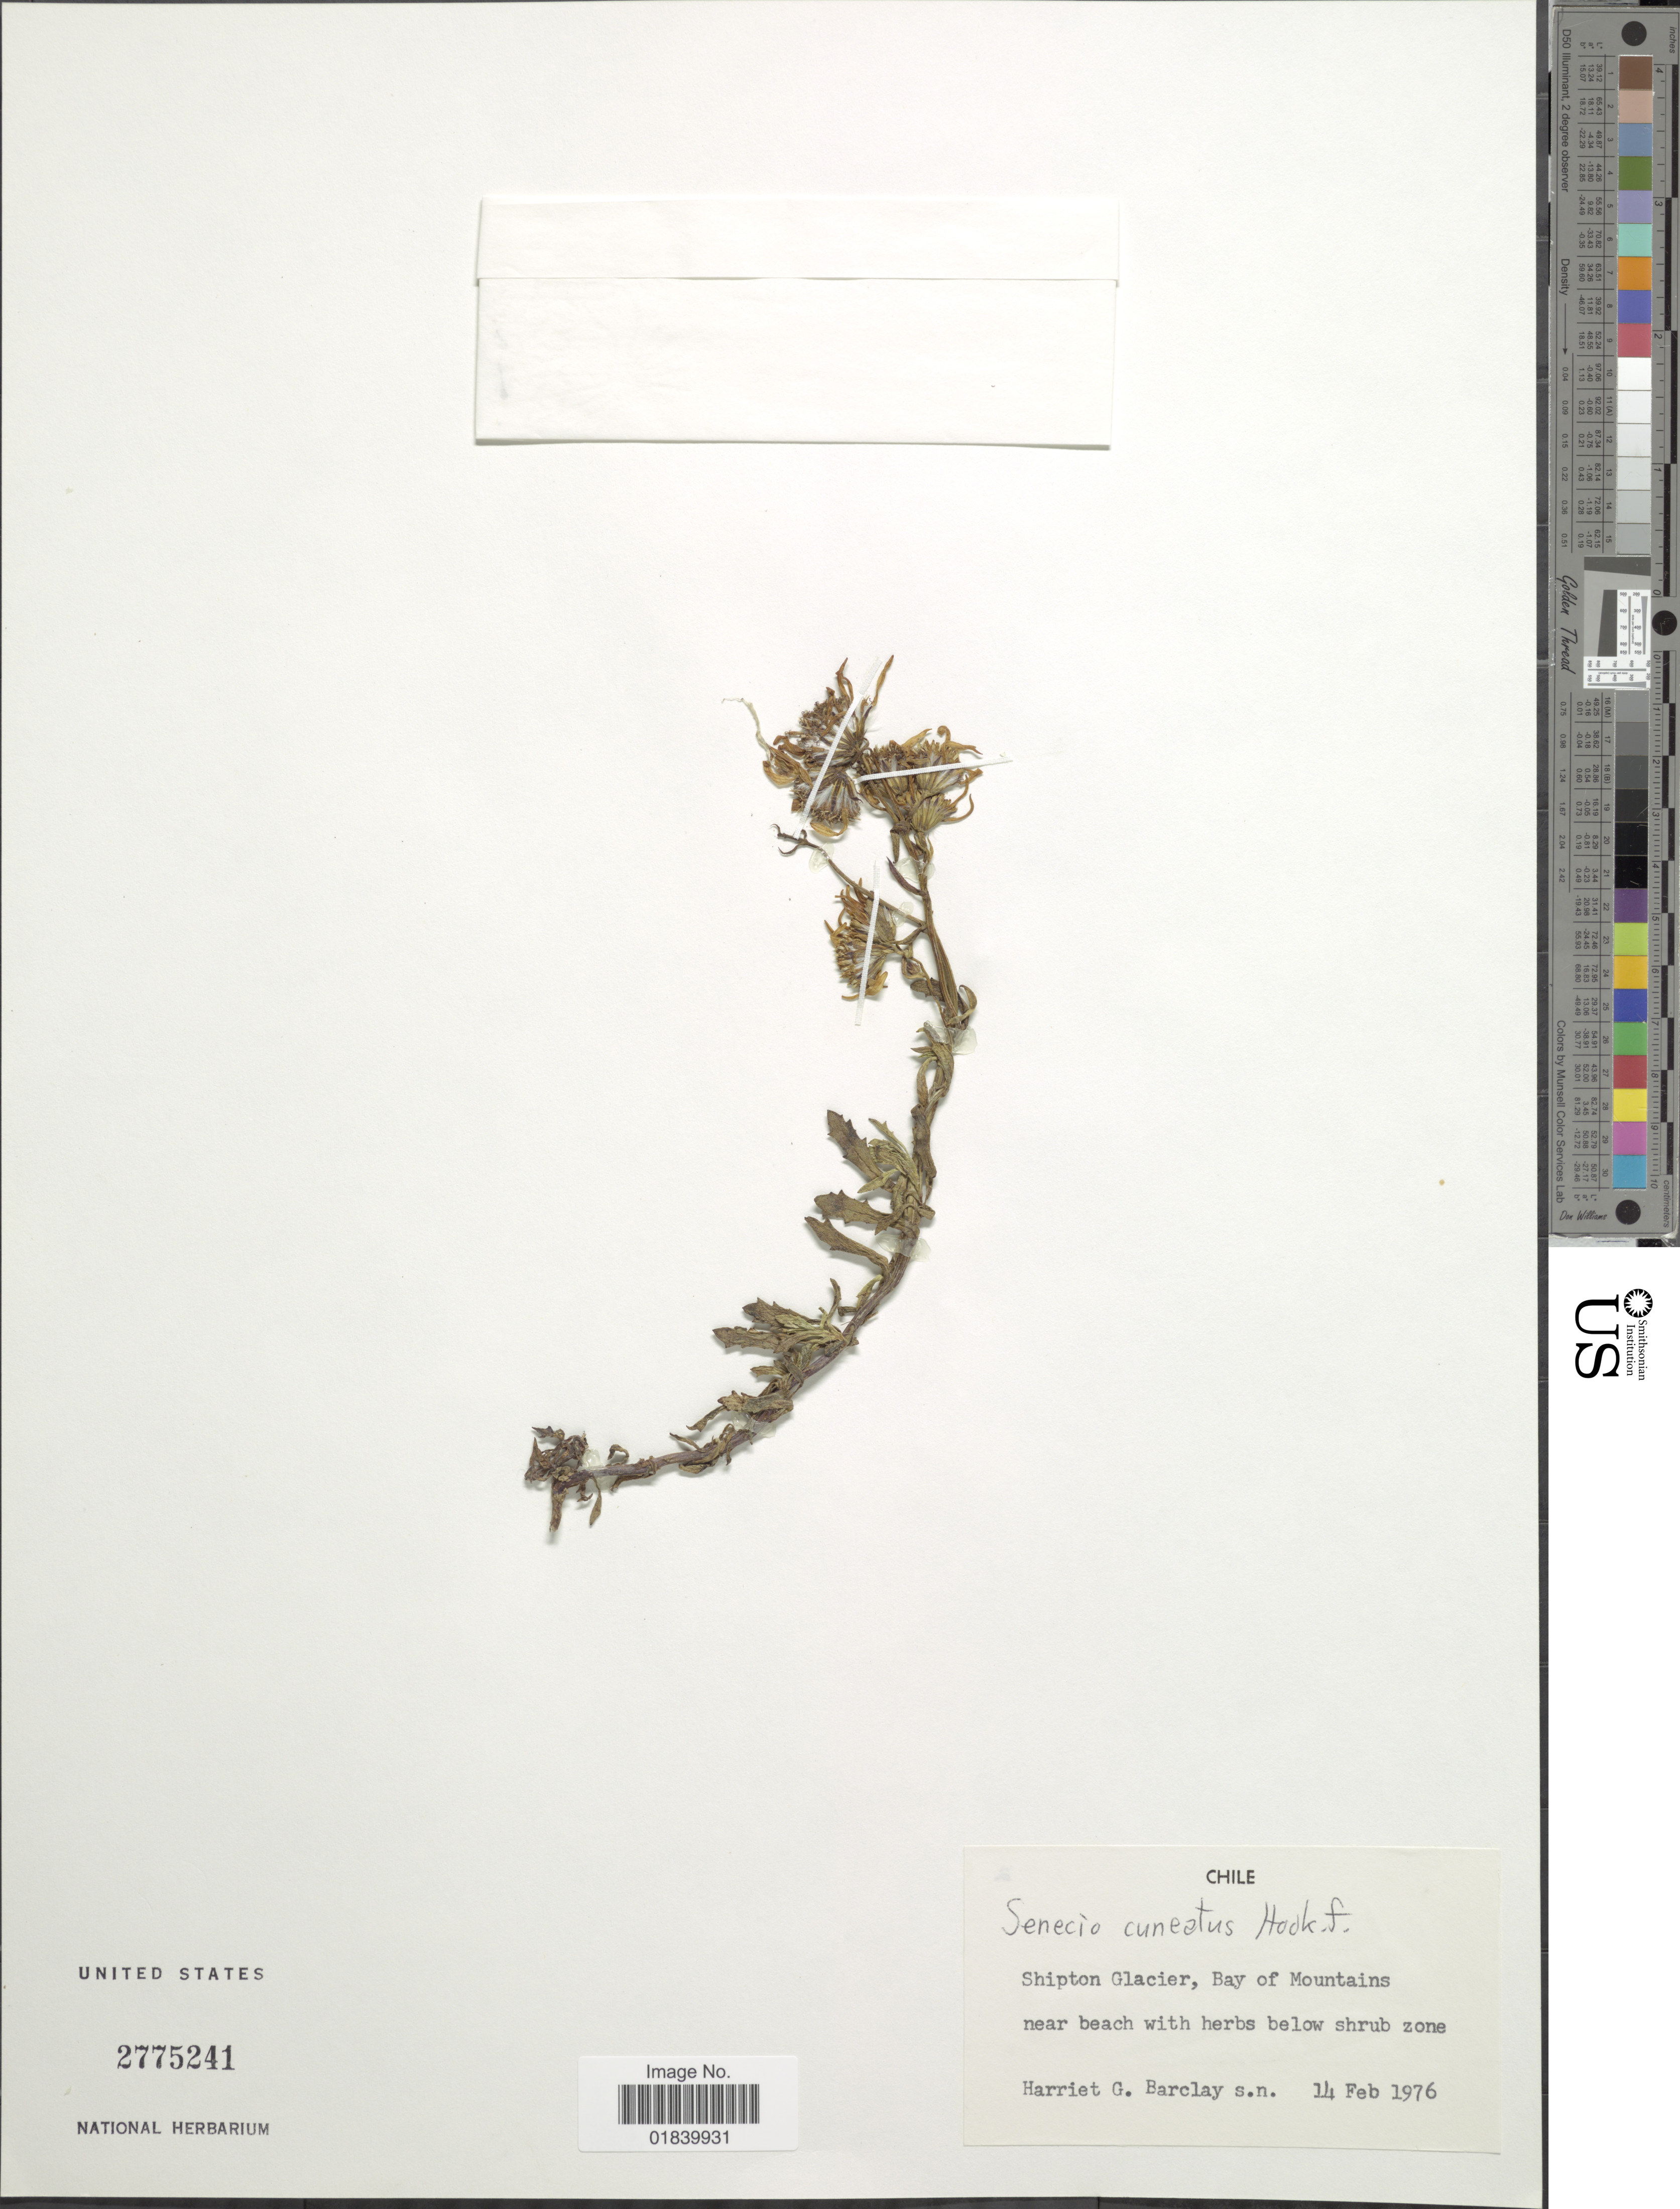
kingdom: Plantae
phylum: Tracheophyta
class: Magnoliopsida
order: Asterales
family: Asteraceae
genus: Senecio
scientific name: Senecio cuneatus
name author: Hook. f.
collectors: H. G. Barclay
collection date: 1976-02-14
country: Chile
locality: Shipton Glacier, Bay of Mountains near beach with herbs below shrub zone.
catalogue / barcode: US 2775241